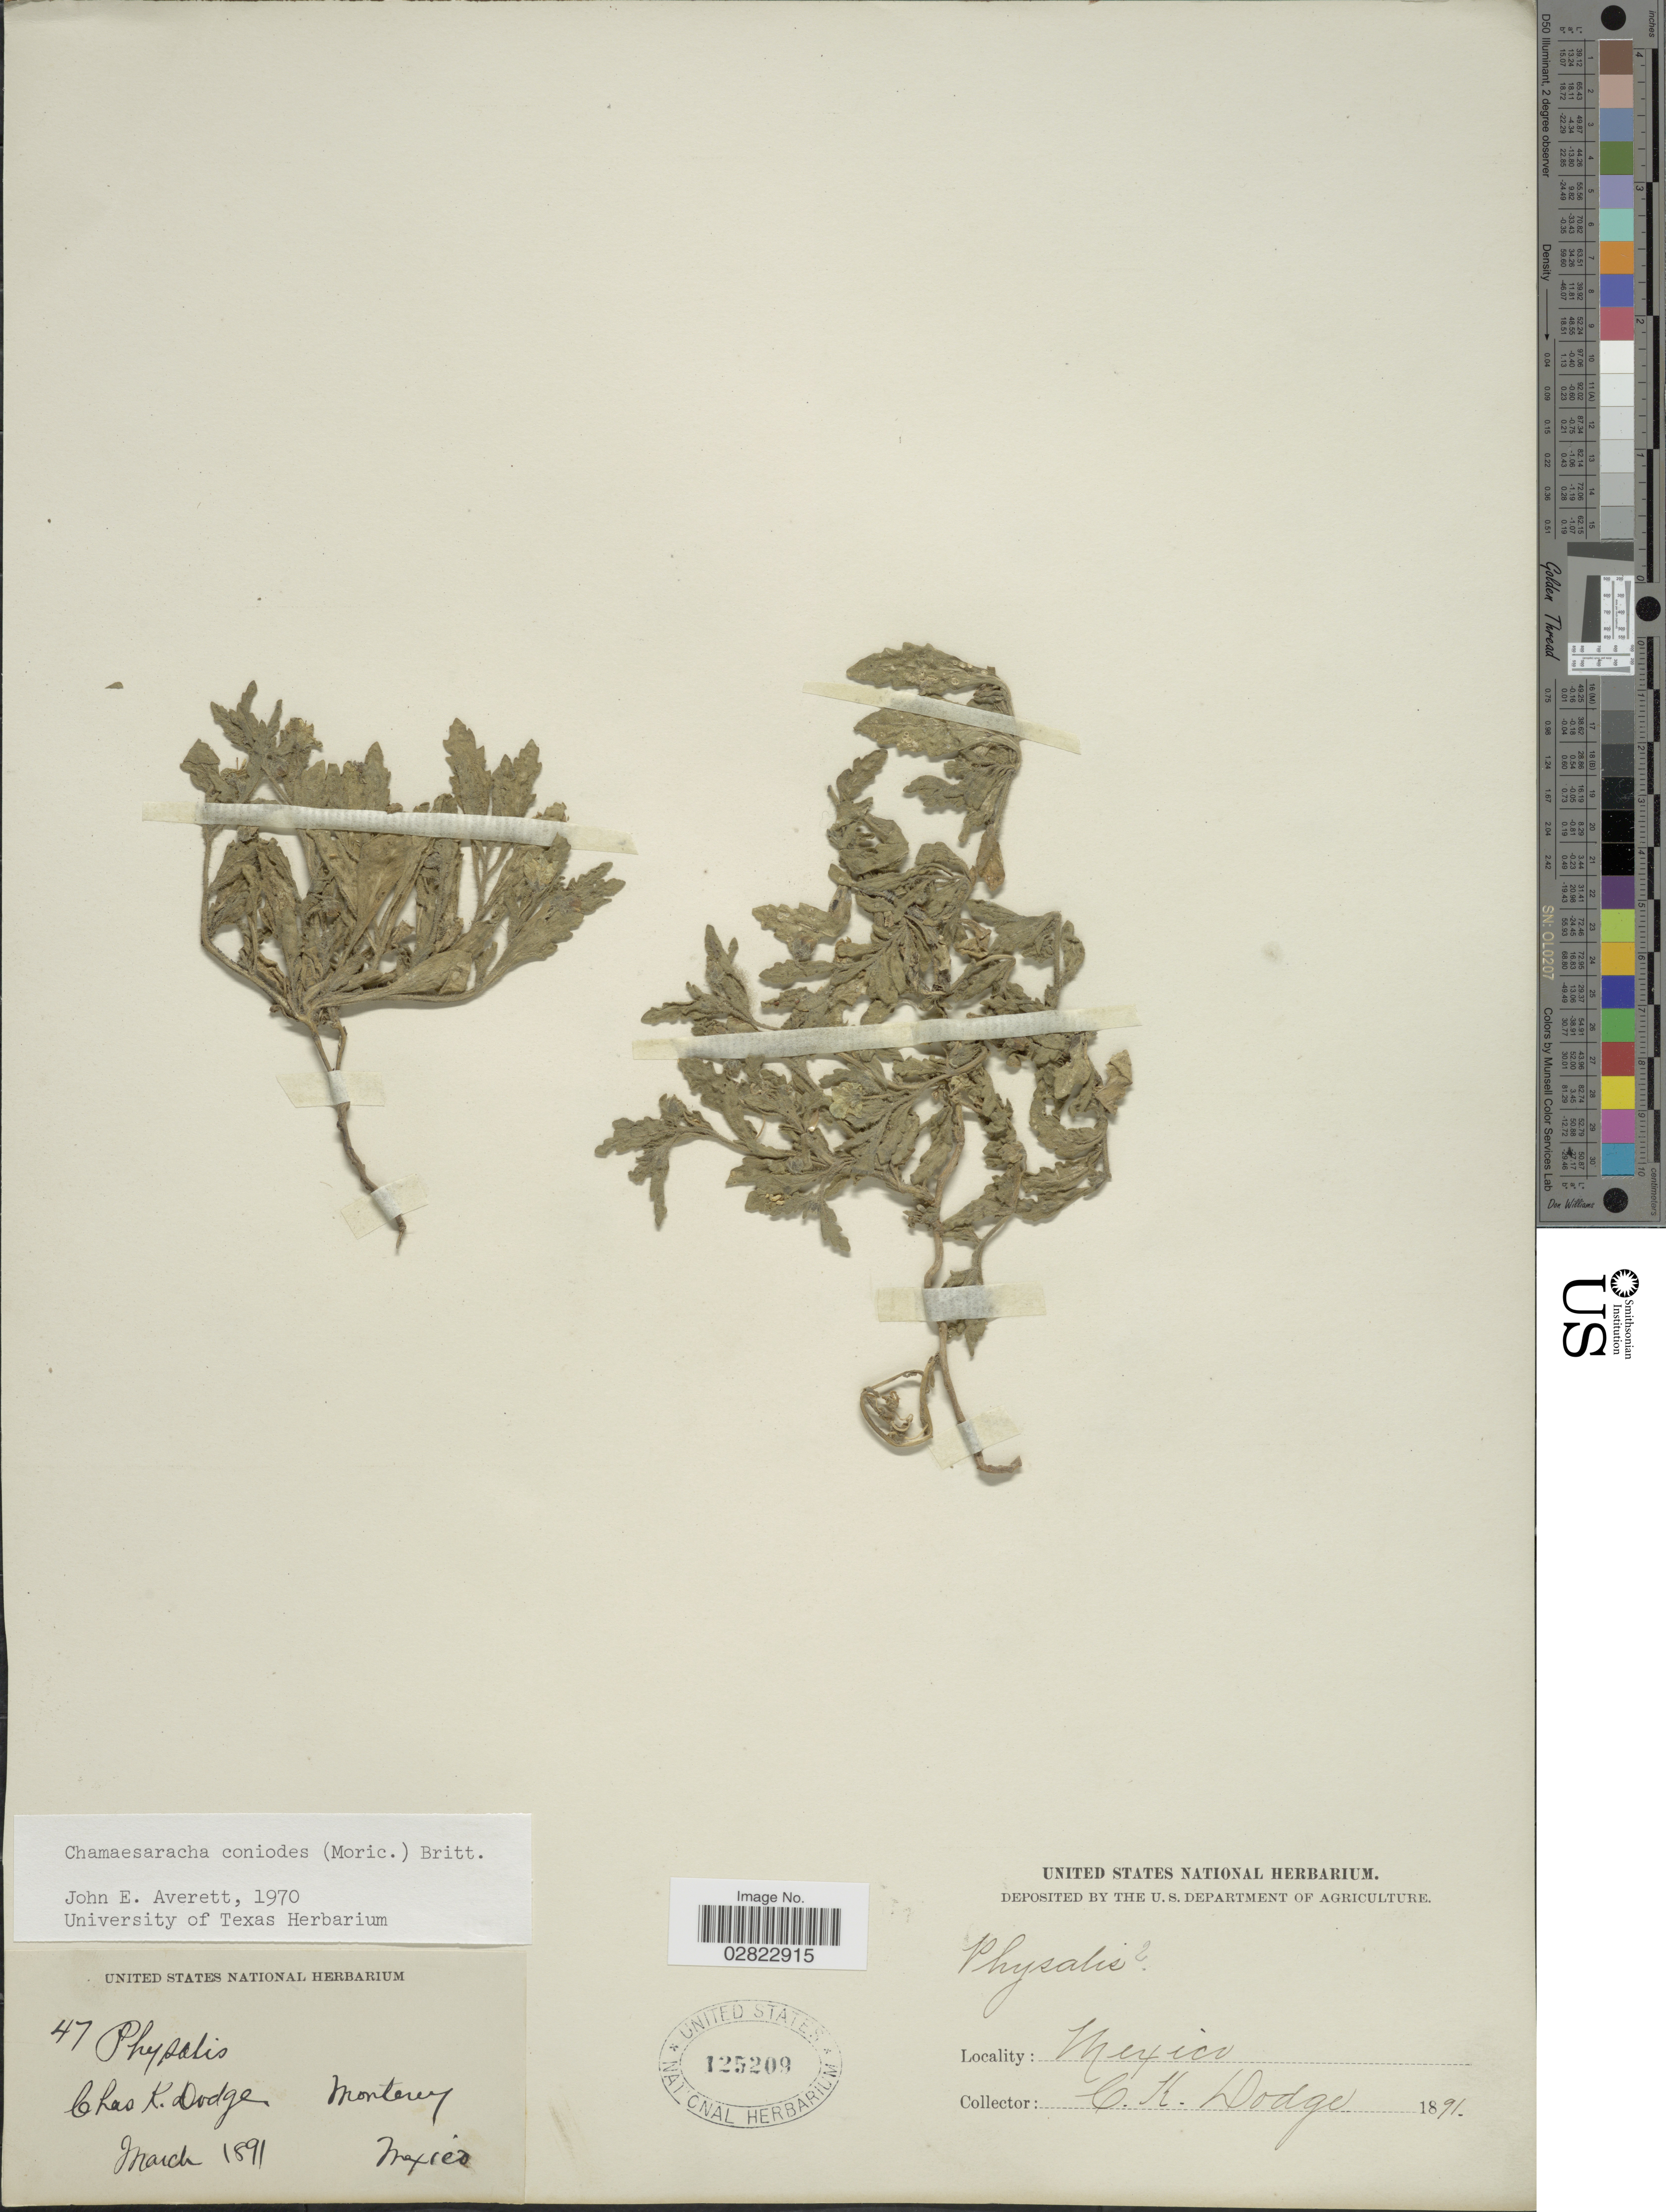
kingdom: Plantae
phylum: Tracheophyta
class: Magnoliopsida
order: Solanales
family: Solanaceae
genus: Chamaesaracha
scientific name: Chamaesaracha coniodes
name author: (Moric. ex Dunal) Britton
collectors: C. Dodge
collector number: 47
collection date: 1891-03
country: Mexico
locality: Monterey.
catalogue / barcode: US 125209